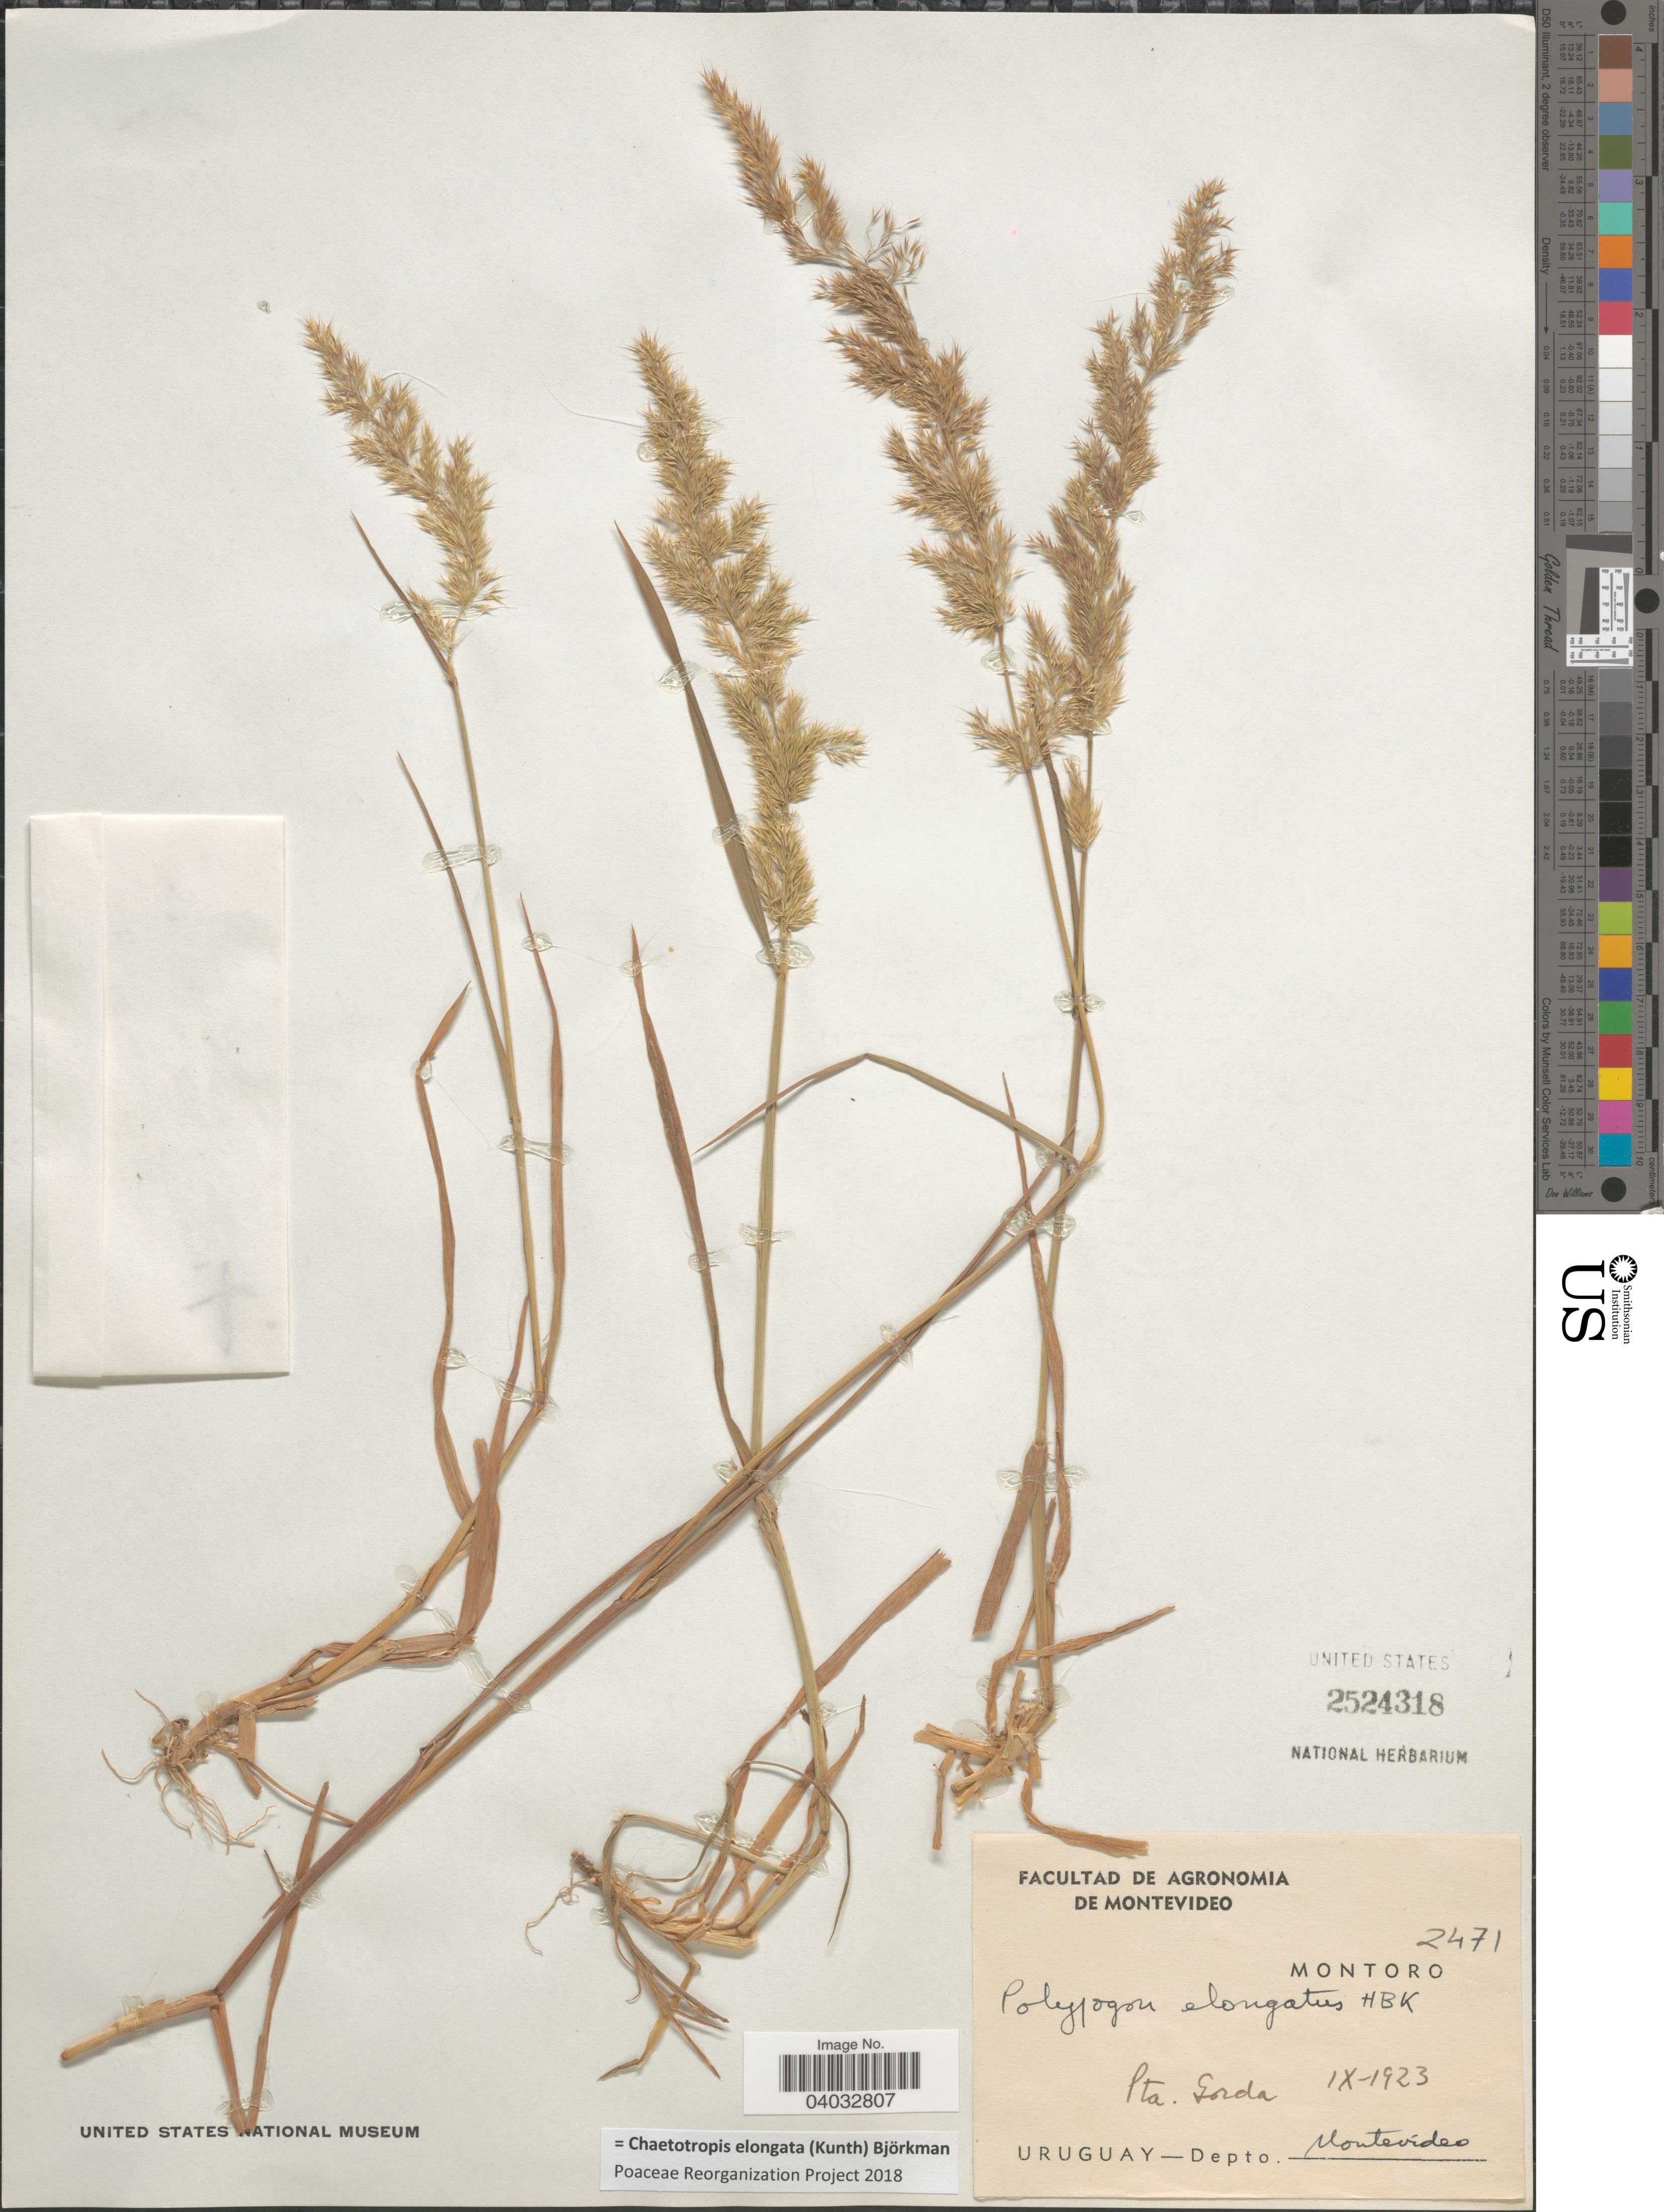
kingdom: Plantae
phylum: Tracheophyta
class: Liliopsida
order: Poales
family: Poaceae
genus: Chaetotropis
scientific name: Chaetotropis elongata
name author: (Kunth) Björkman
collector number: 2471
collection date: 1923-11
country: Uruguay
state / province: Montevideo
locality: Pta. Gorda. Depto. Montevideo.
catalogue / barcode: US 2524318